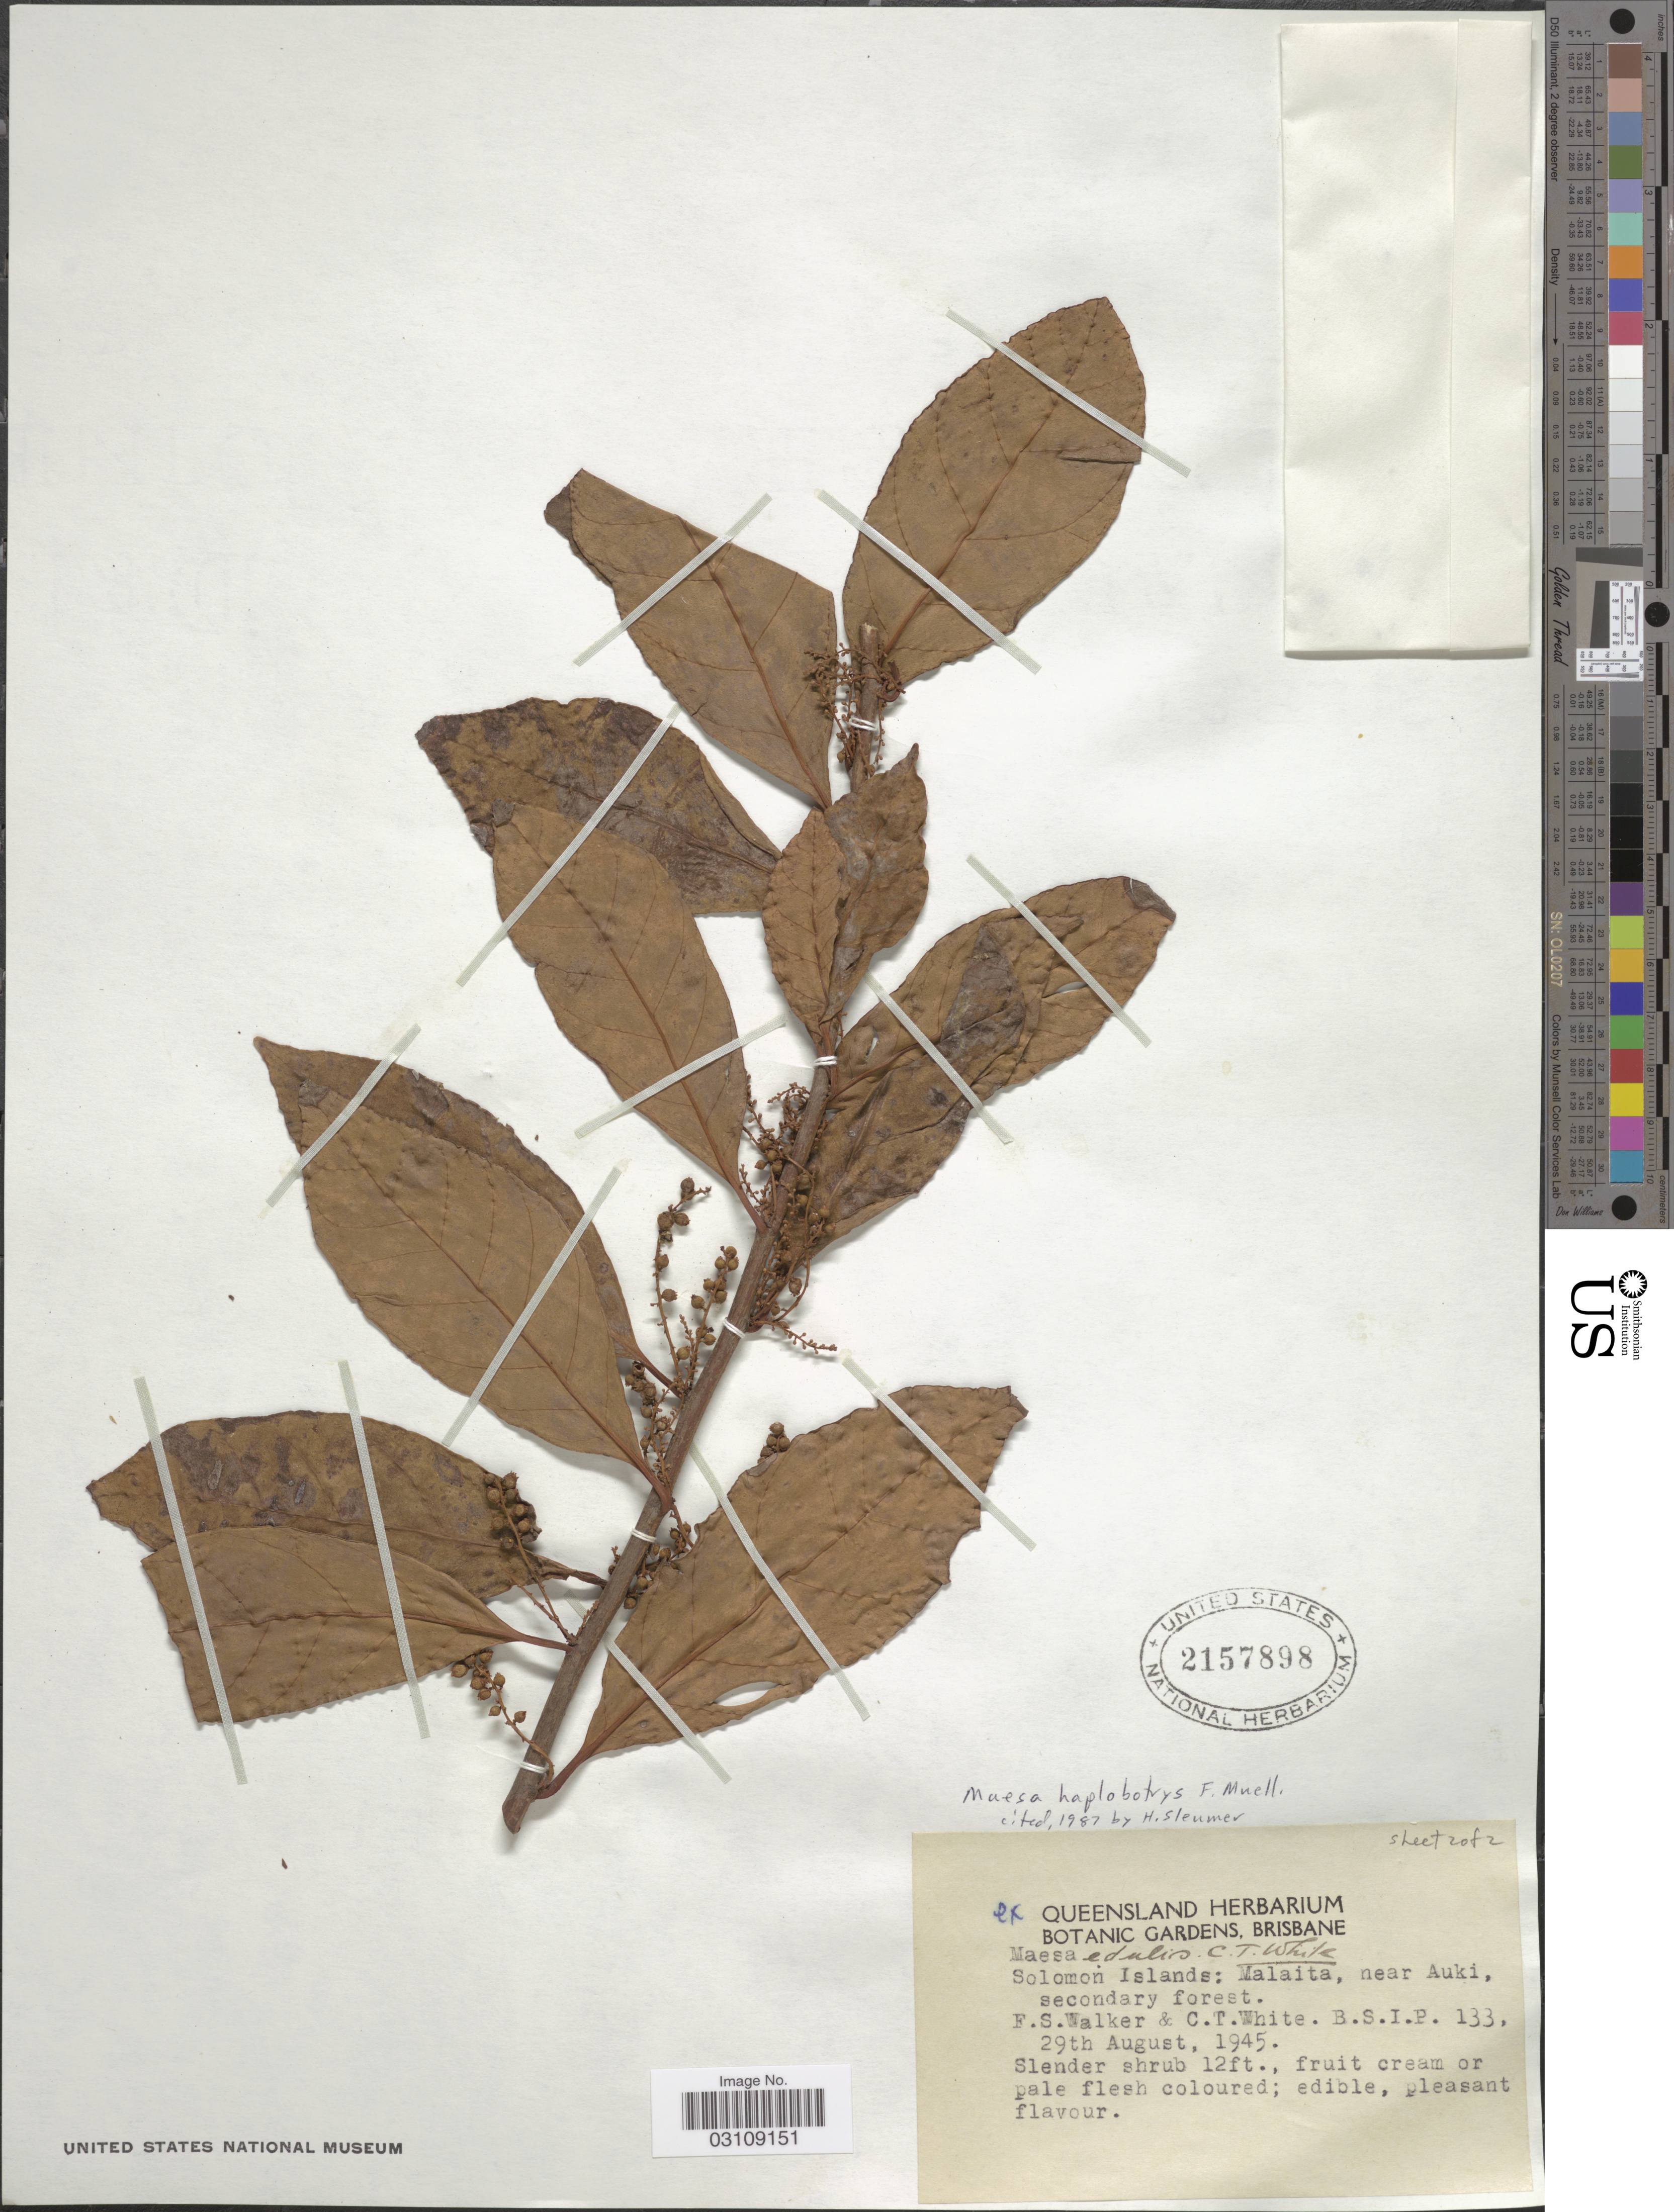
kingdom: Plantae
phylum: Tracheophyta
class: Magnoliopsida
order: Ericales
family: Primulaceae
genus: Maesa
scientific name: Maesa haplobotrys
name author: F. Muell.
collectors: F. Walker & C. T. White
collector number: BSIP133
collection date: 1945-08-29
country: Solomon Islands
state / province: Solomon Islands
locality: Malaita, near Auki, secondary forest.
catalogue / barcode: US 2157898